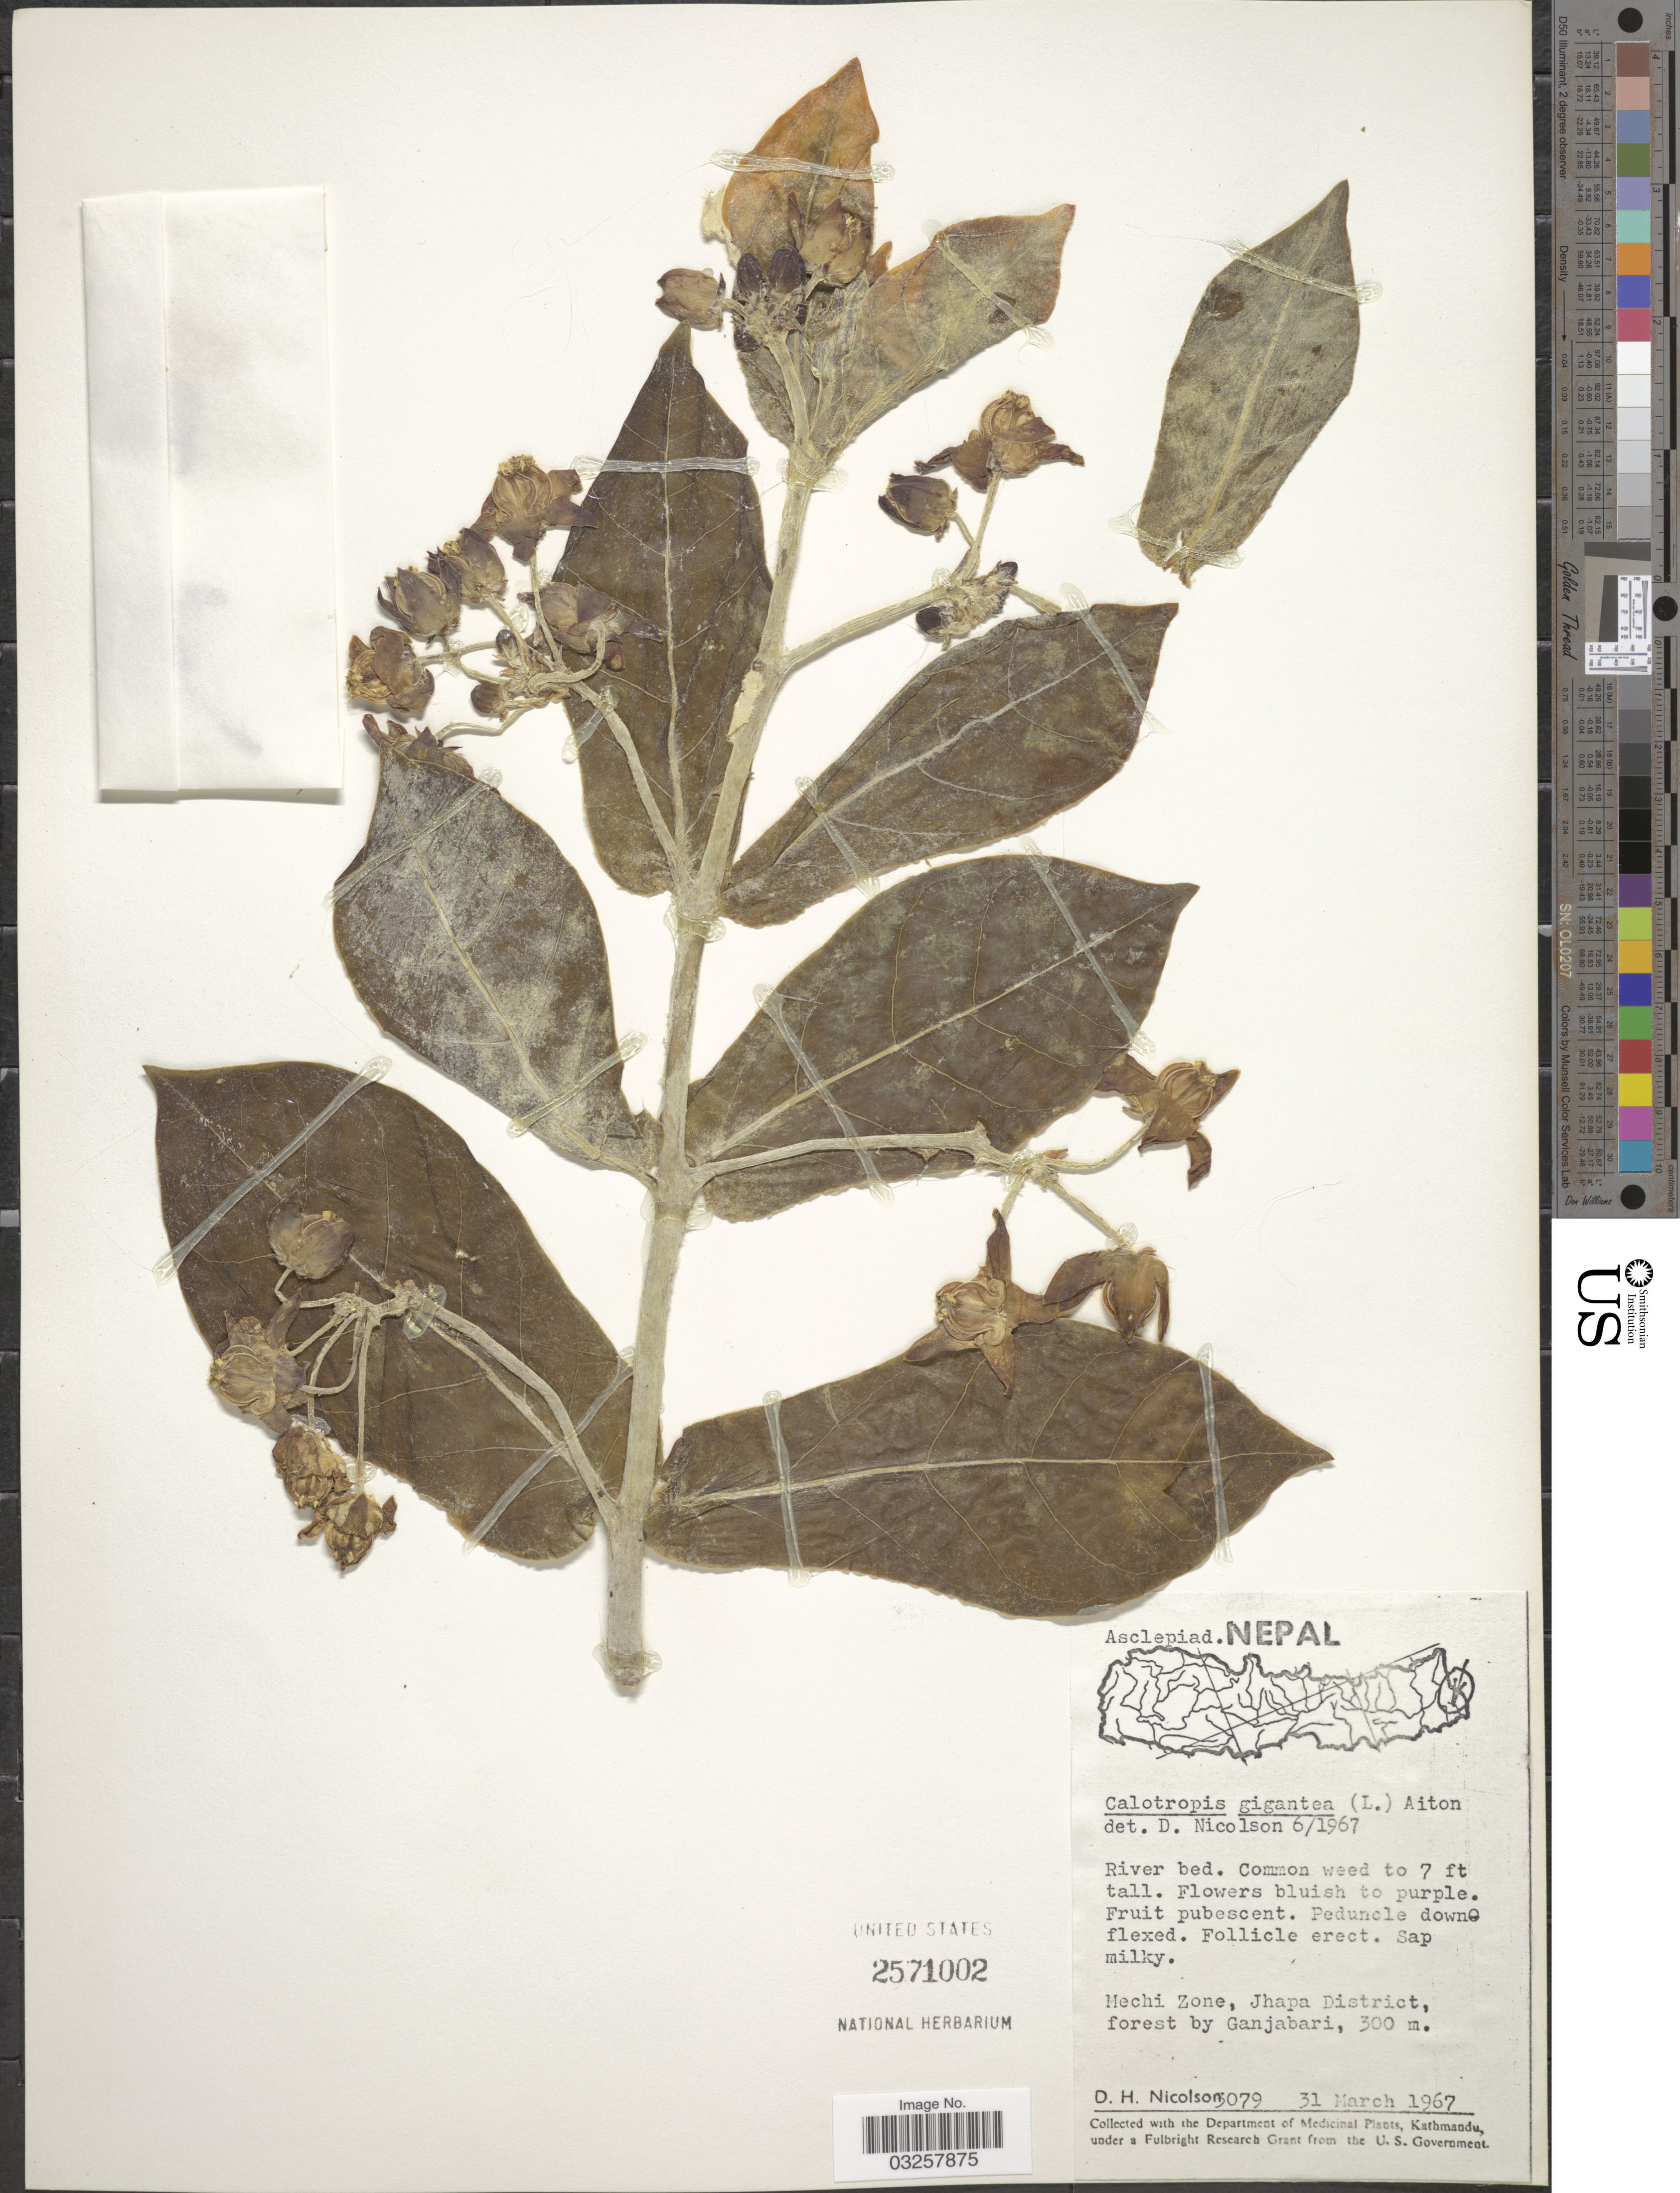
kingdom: Plantae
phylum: Tracheophyta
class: Magnoliopsida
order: Gentianales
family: Apocynaceae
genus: Calotropis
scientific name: Calotropis gigantea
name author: (L.) W.T. Aiton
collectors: D. H. Nicolson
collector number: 3079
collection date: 1967-03-31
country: Nepal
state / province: Mechi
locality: Mechi Zone, Jhapa District, forest by Ganjabari.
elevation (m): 300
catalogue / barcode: US 2571002